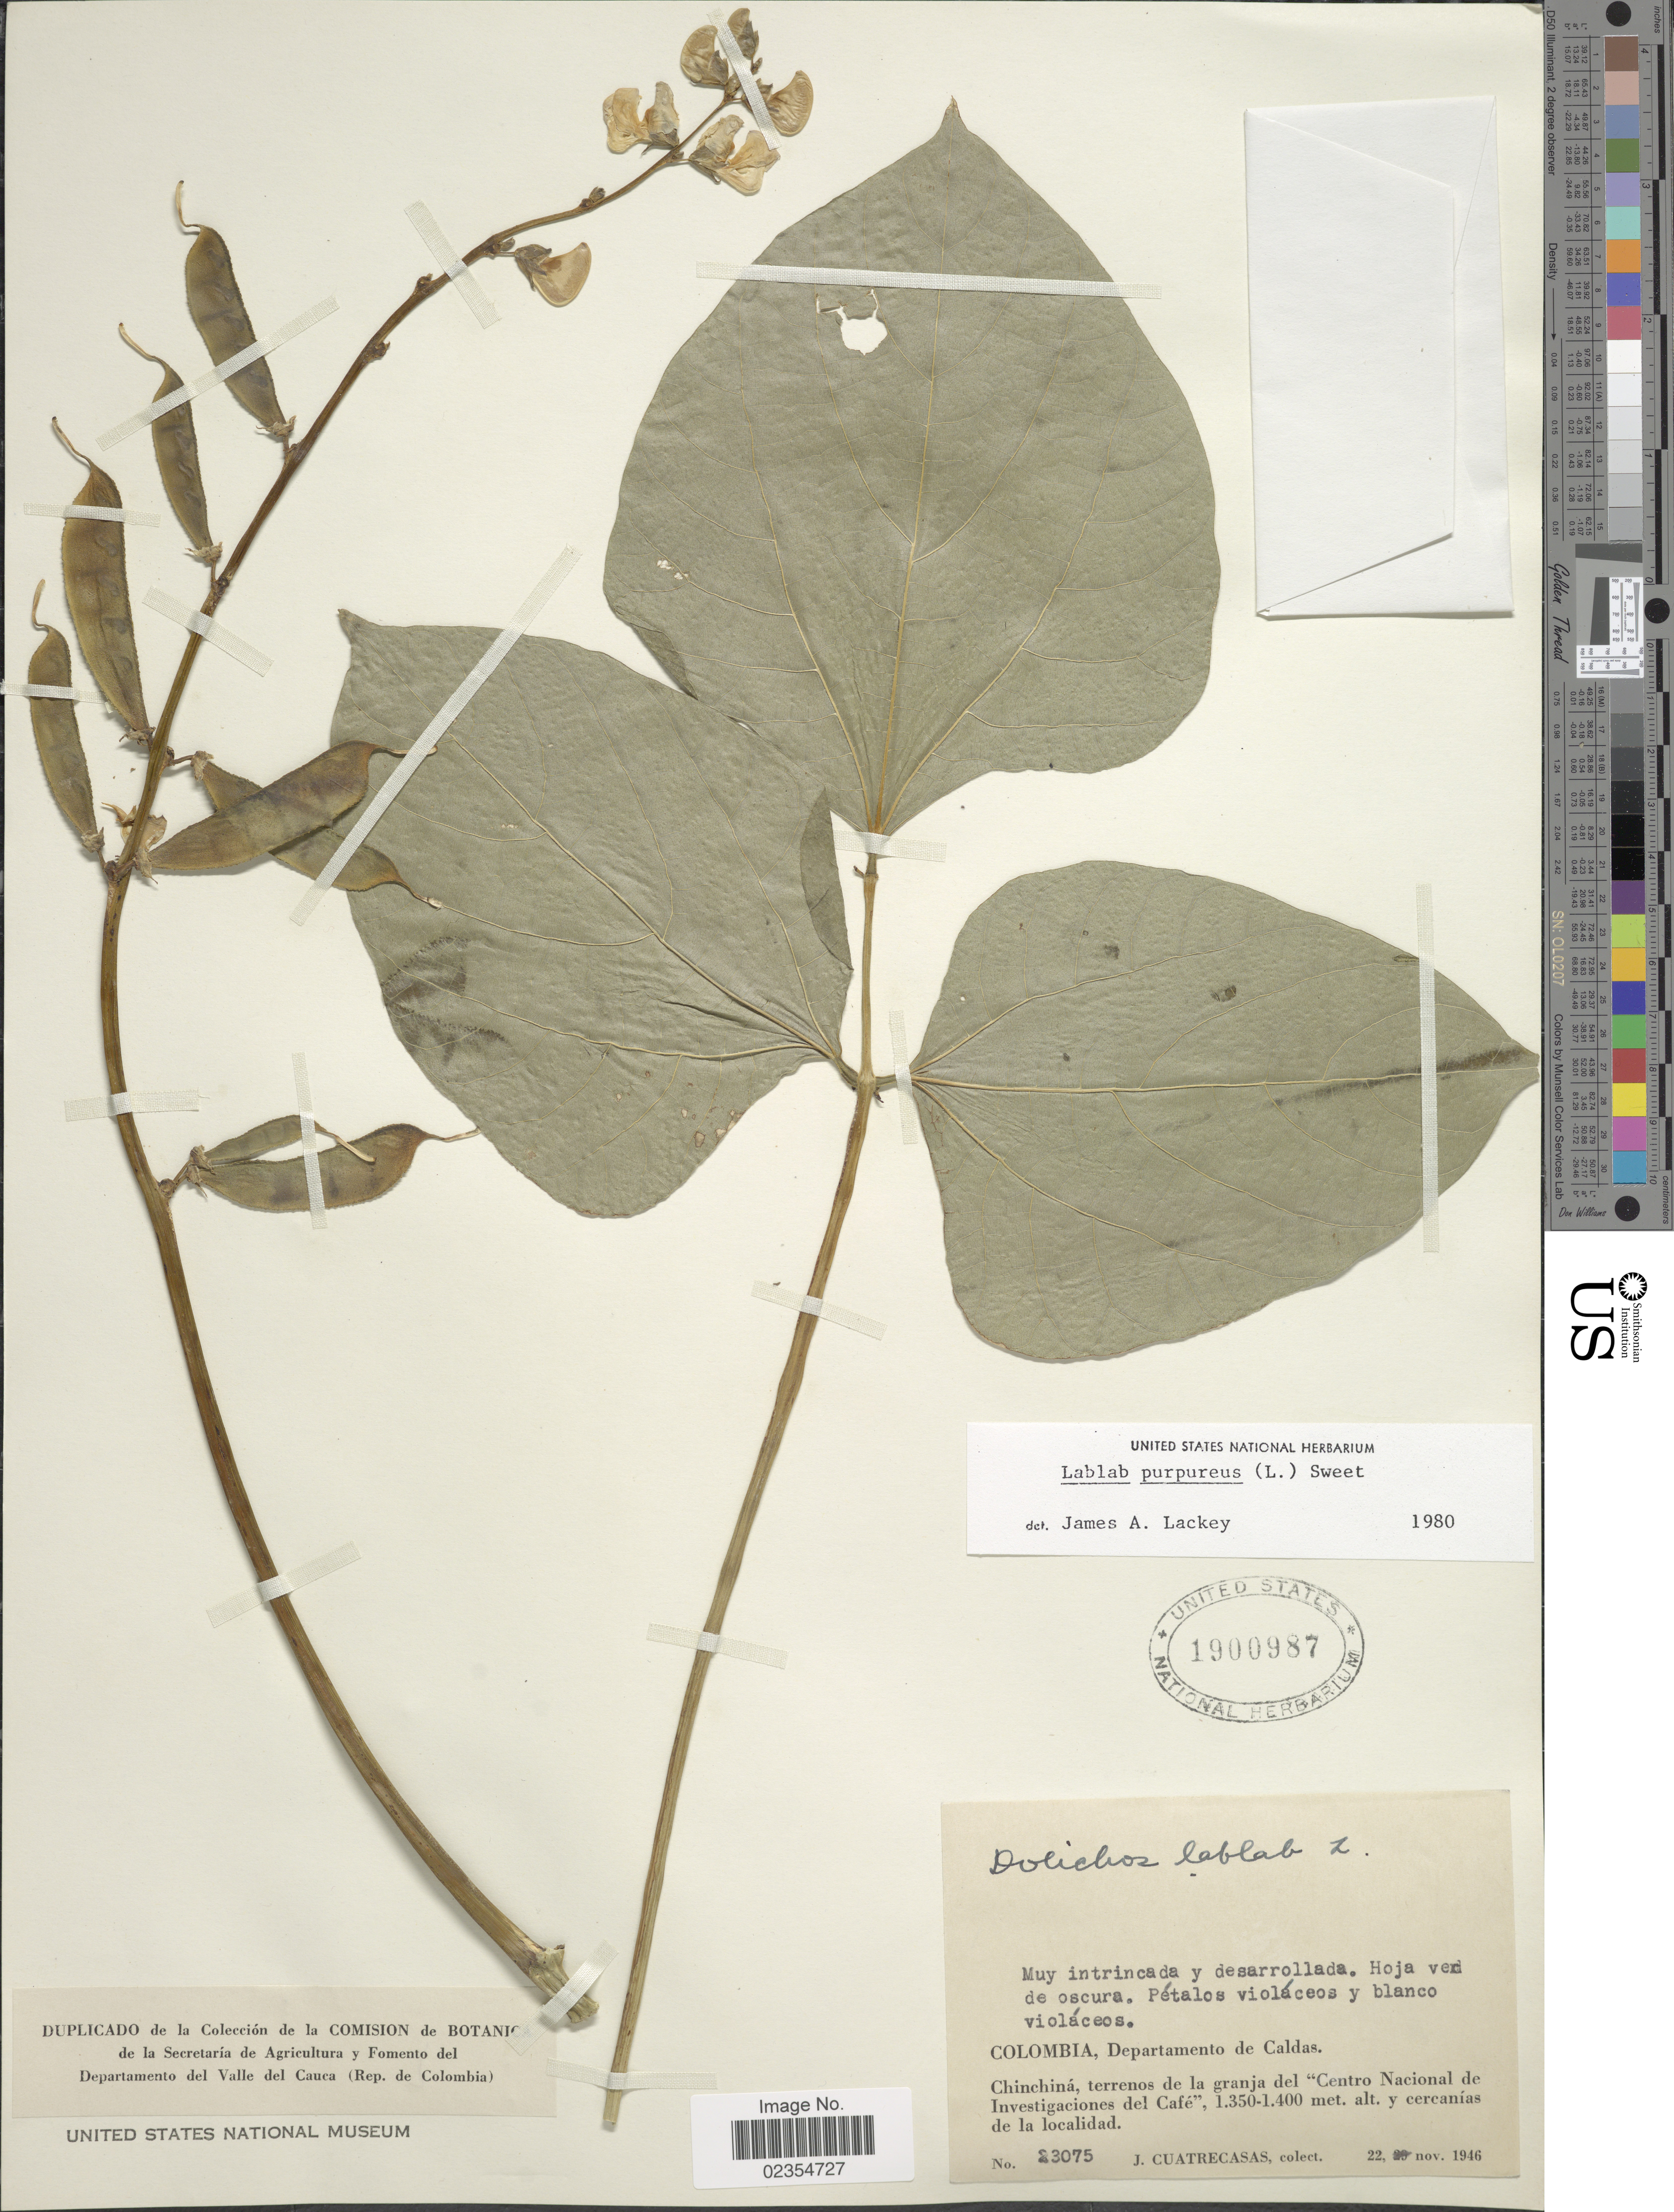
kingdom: Plantae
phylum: Tracheophyta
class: Magnoliopsida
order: Fabales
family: Fabaceae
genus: Lablab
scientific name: Lablab purpureus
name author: (L.) Sweet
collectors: J. Cuatrecasas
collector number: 23075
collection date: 1946-11-22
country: Colombia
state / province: Caldas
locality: Departamento de Caldas. Chinchina, terrenos de la granja del "Centro Nacional de Investigaciones del Cafe", y cercanias de la localidad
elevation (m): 1350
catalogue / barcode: US 1900987